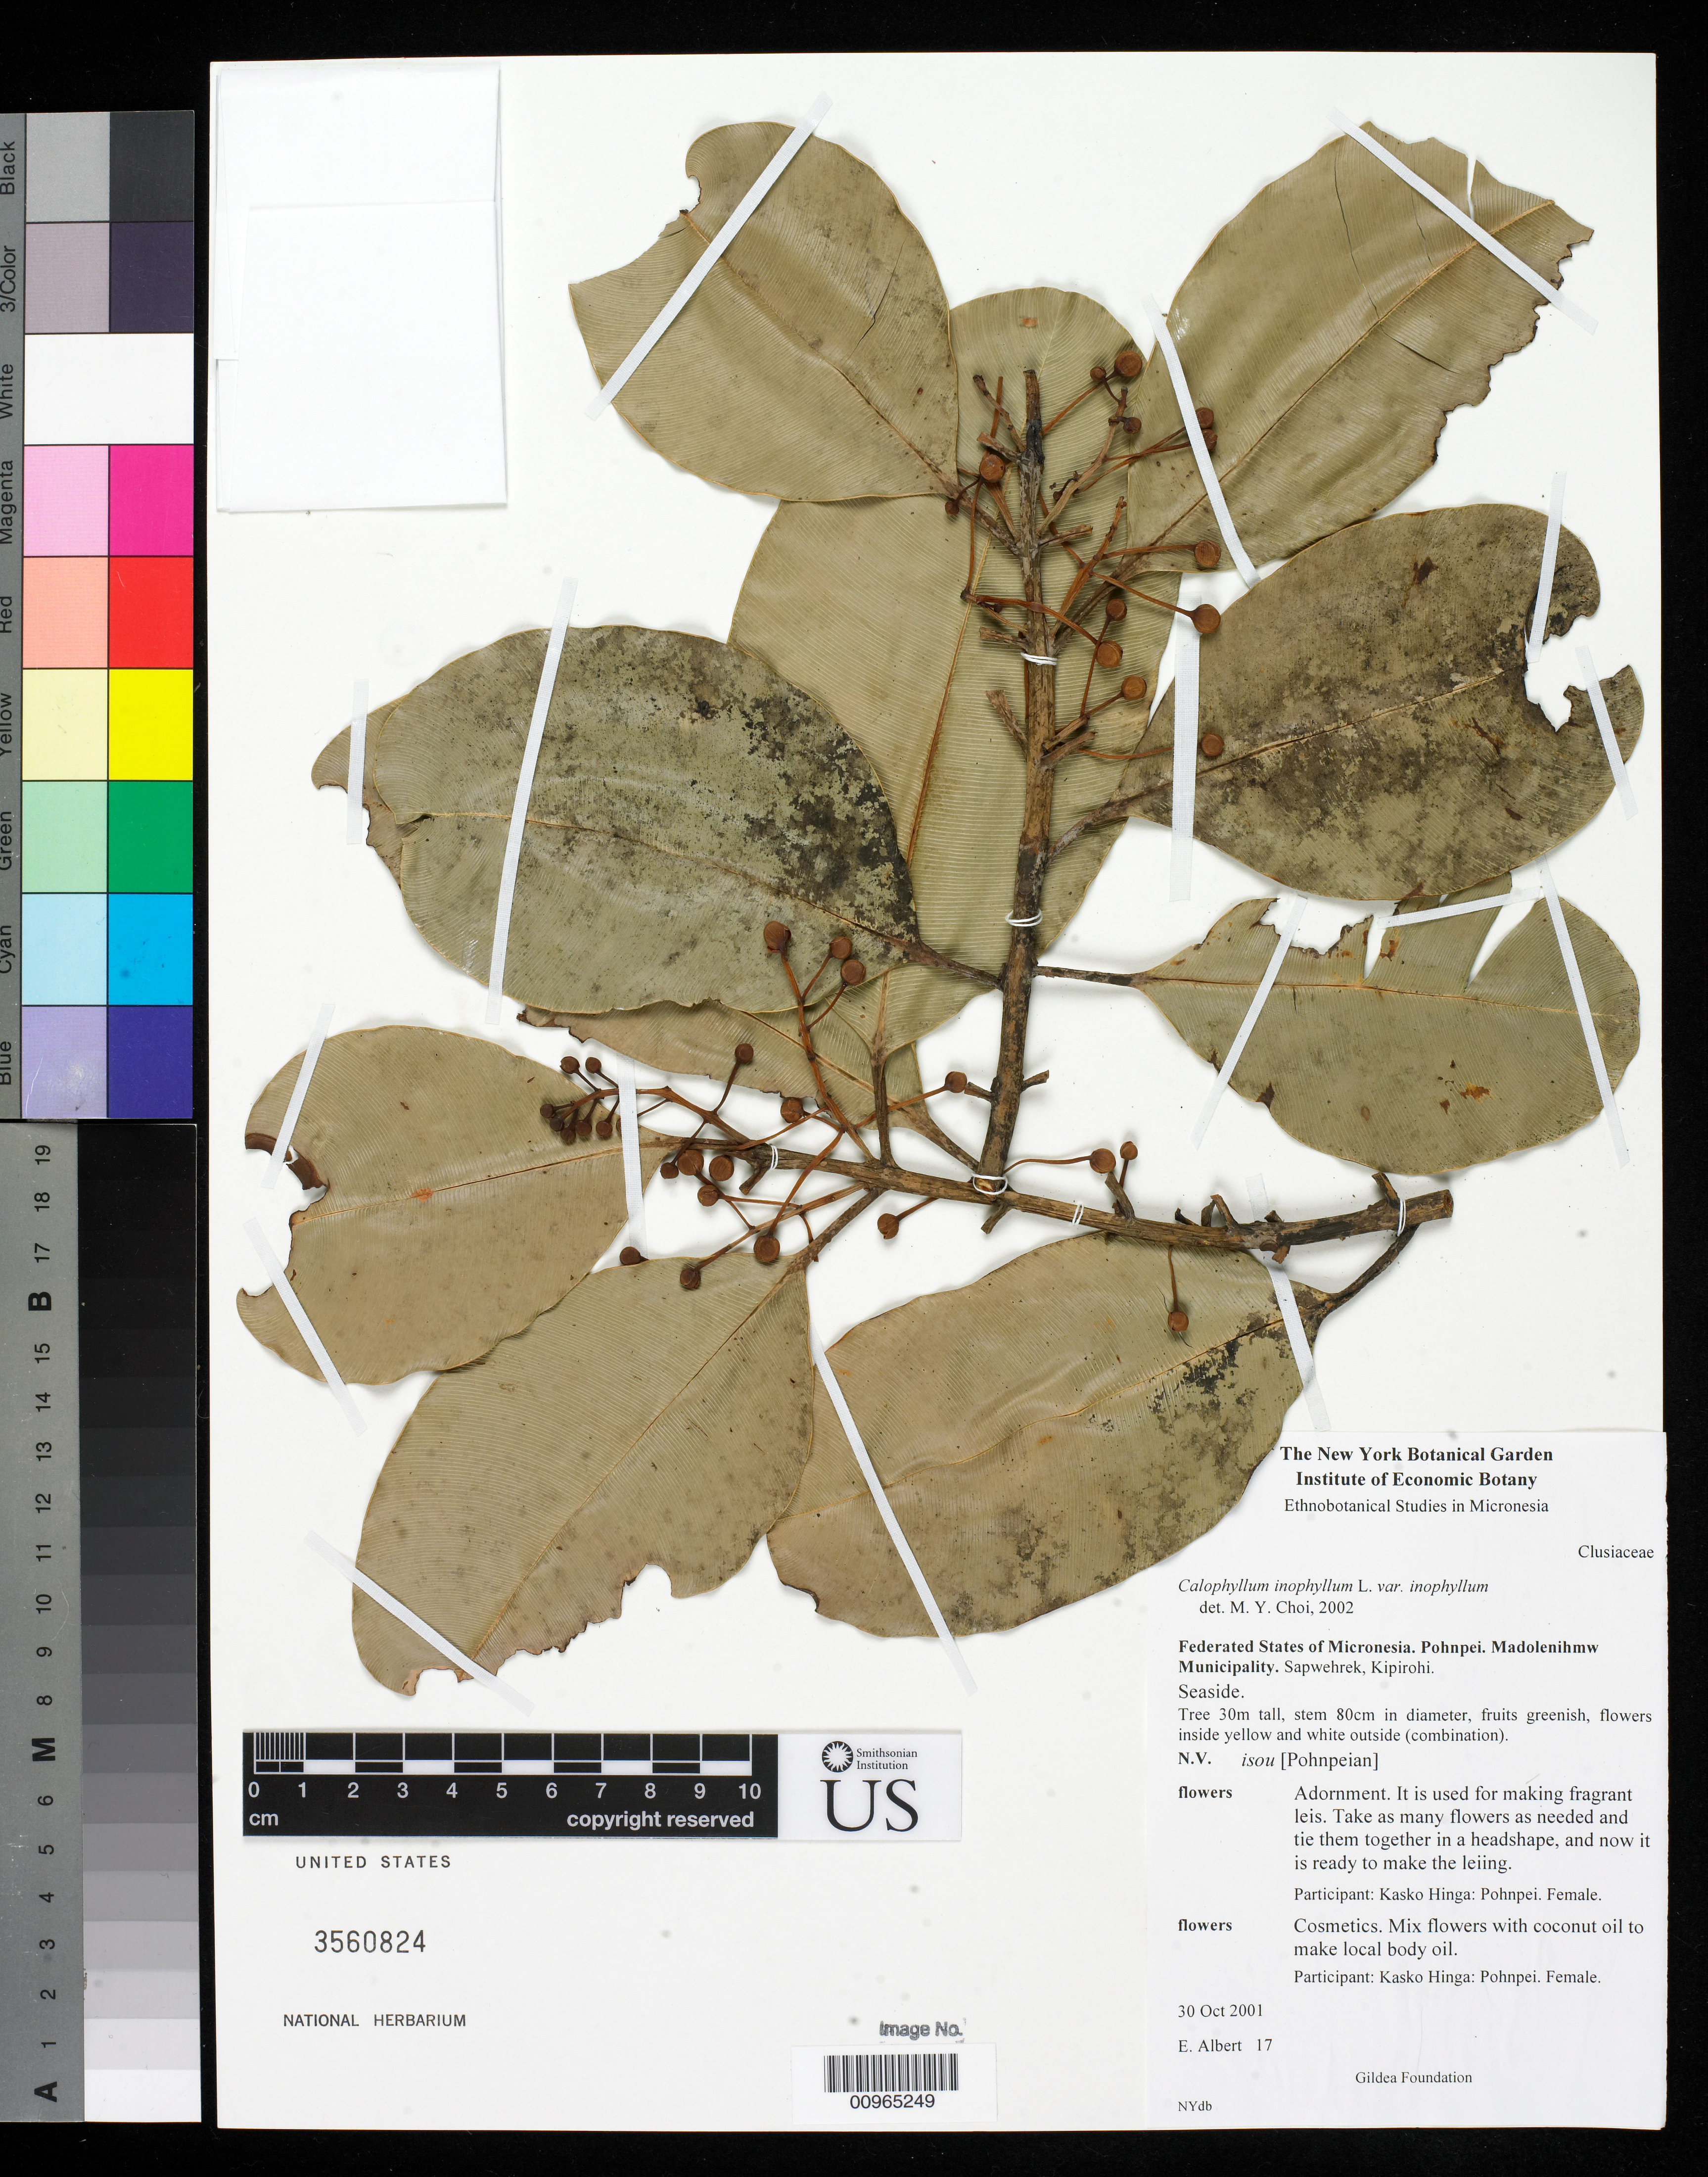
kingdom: Plantae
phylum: Tracheophyta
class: Magnoliopsida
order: Malpighiales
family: Calophyllaceae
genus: Calophyllum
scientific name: Calophyllum inophyllum var. inophyllum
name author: L.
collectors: E. A. Amor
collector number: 17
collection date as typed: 30 Oct 2001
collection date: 2001-10-30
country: Micronesia, Federated States of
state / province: Pohnpei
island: Pohnpei [Ponape]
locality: Kipirohi, Sapwehrek, Madolenihmw Muncipality, Pohnpei, Micronesia. Seaside.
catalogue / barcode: US 3560824